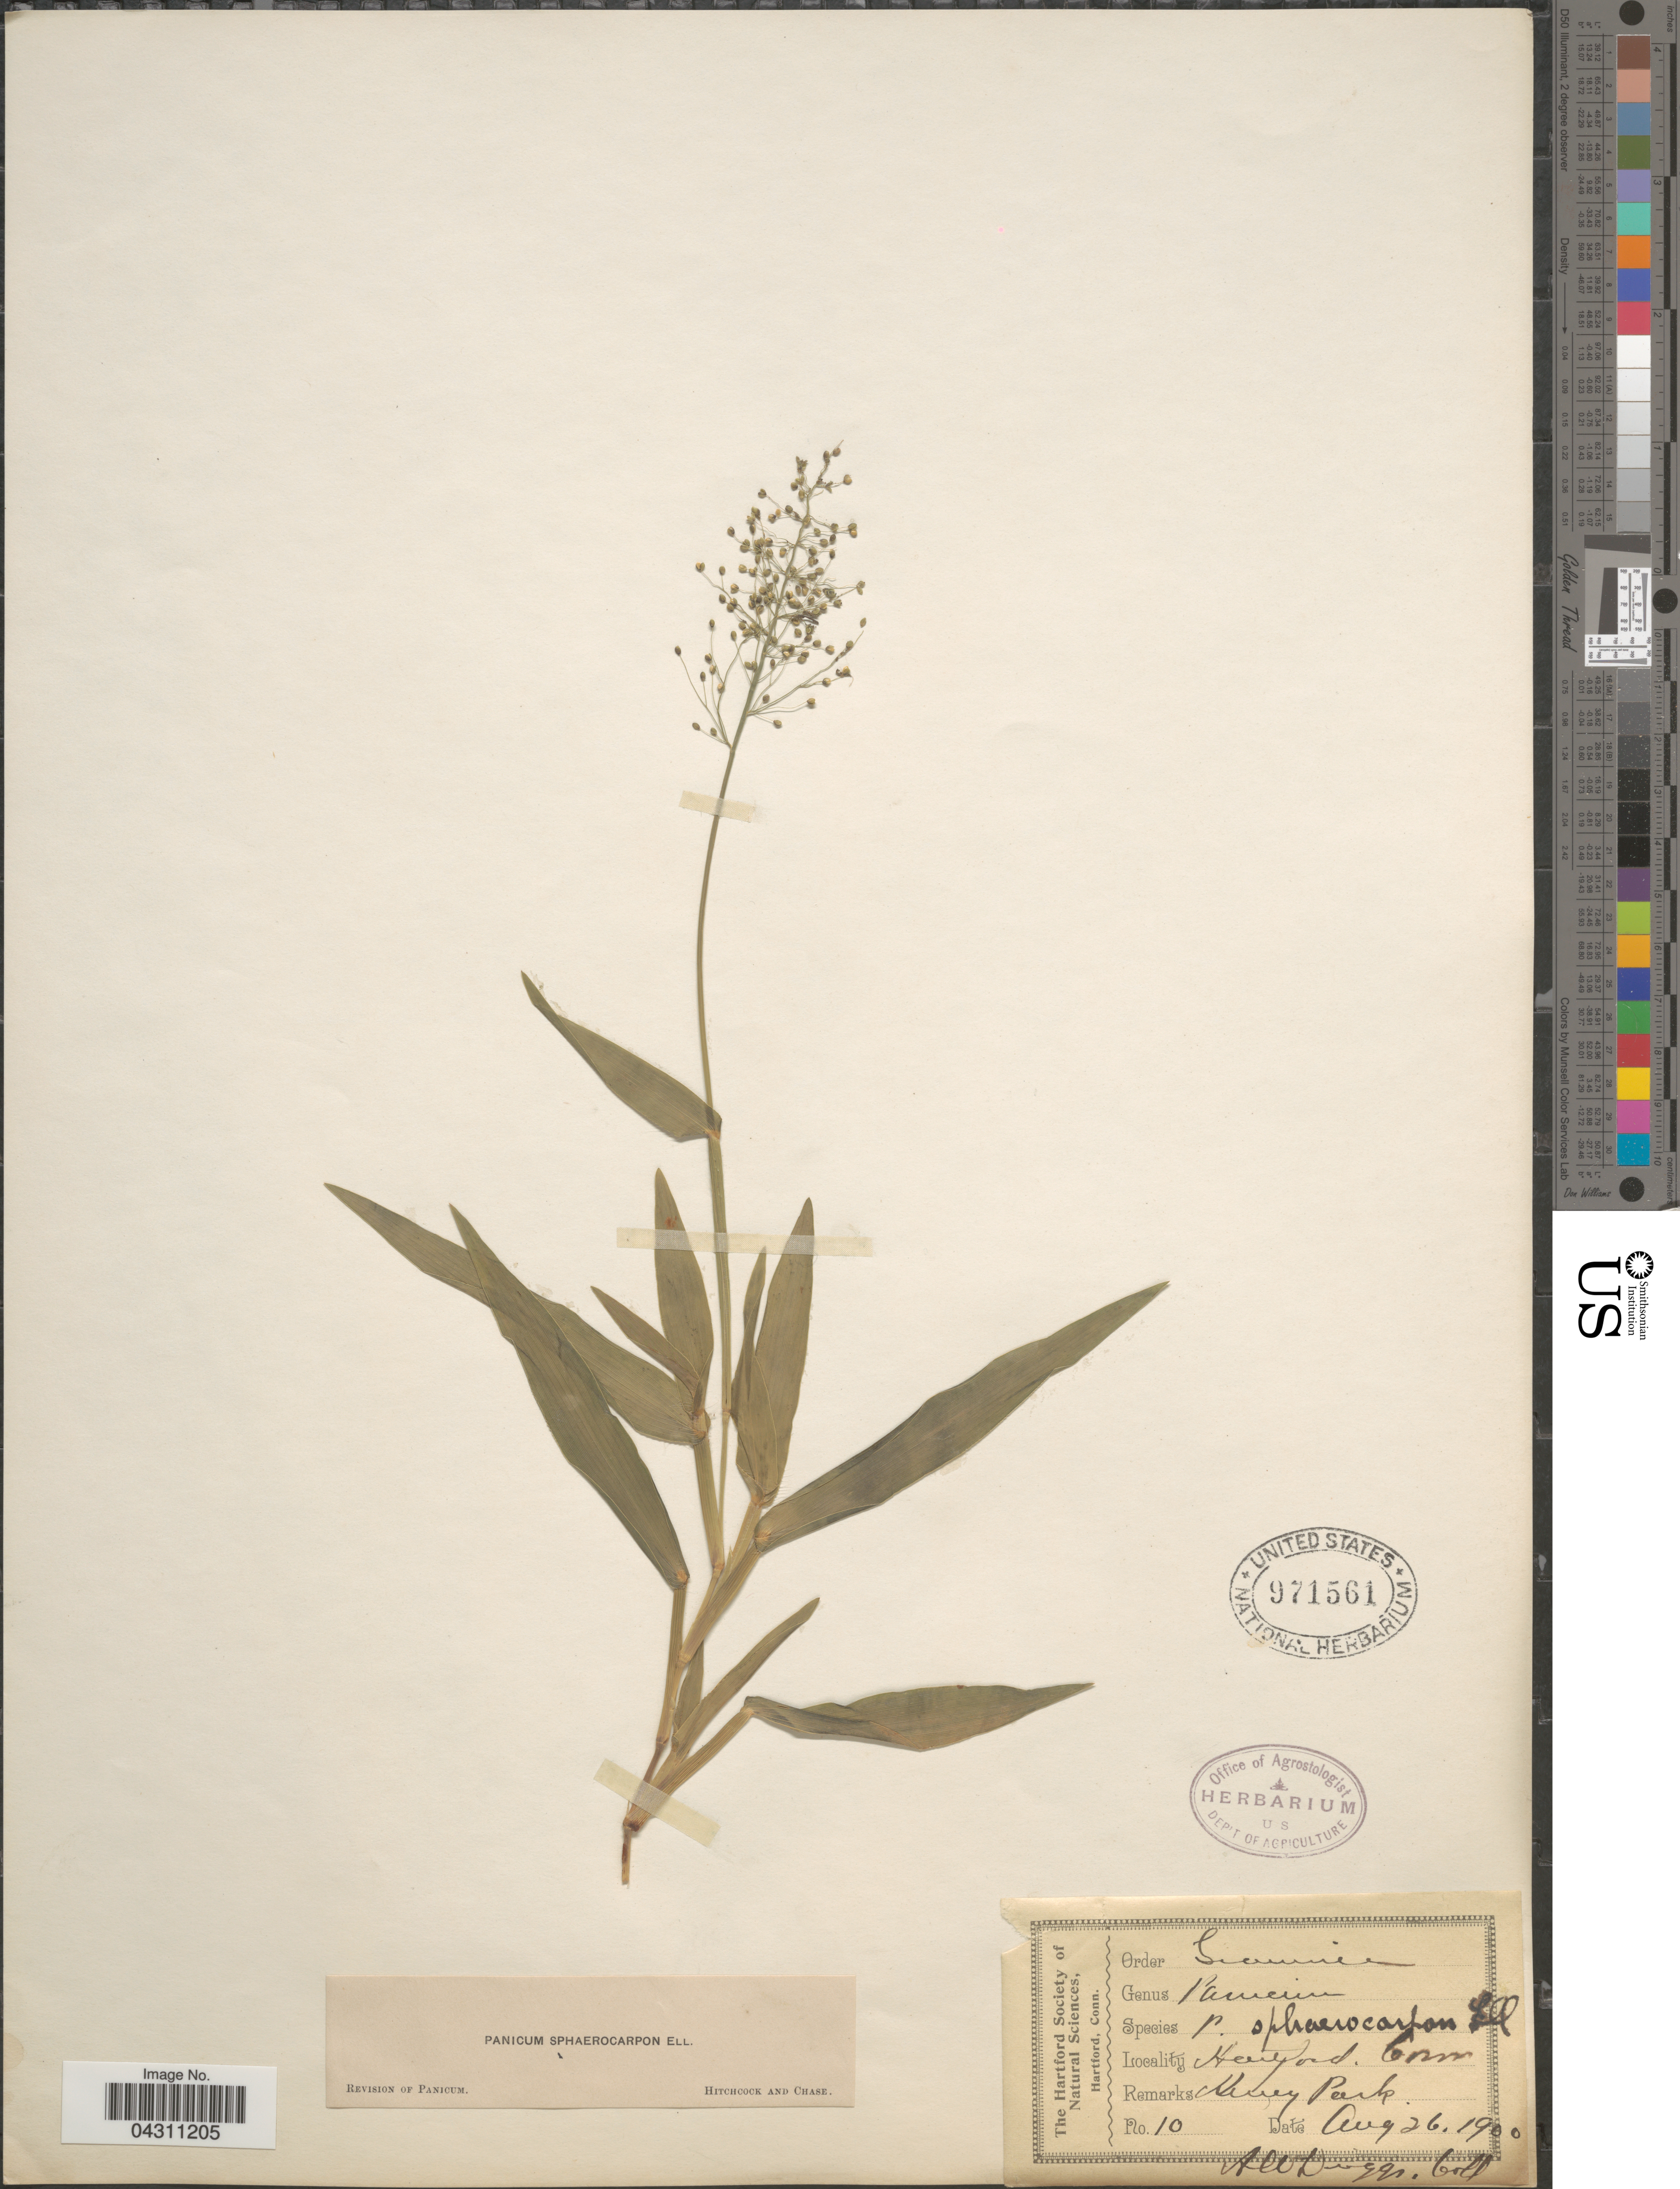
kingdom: Plantae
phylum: Tracheophyta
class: Liliopsida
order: Poales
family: Poaceae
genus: Dichanthelium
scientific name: Dichanthelium sphaerocarpon var. sphaerocarpon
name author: (Elliott) Gould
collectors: A. Duggs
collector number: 10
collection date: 1900-08-26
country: United States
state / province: Connecticut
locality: Hartford. Henry Park.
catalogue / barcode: US 971561